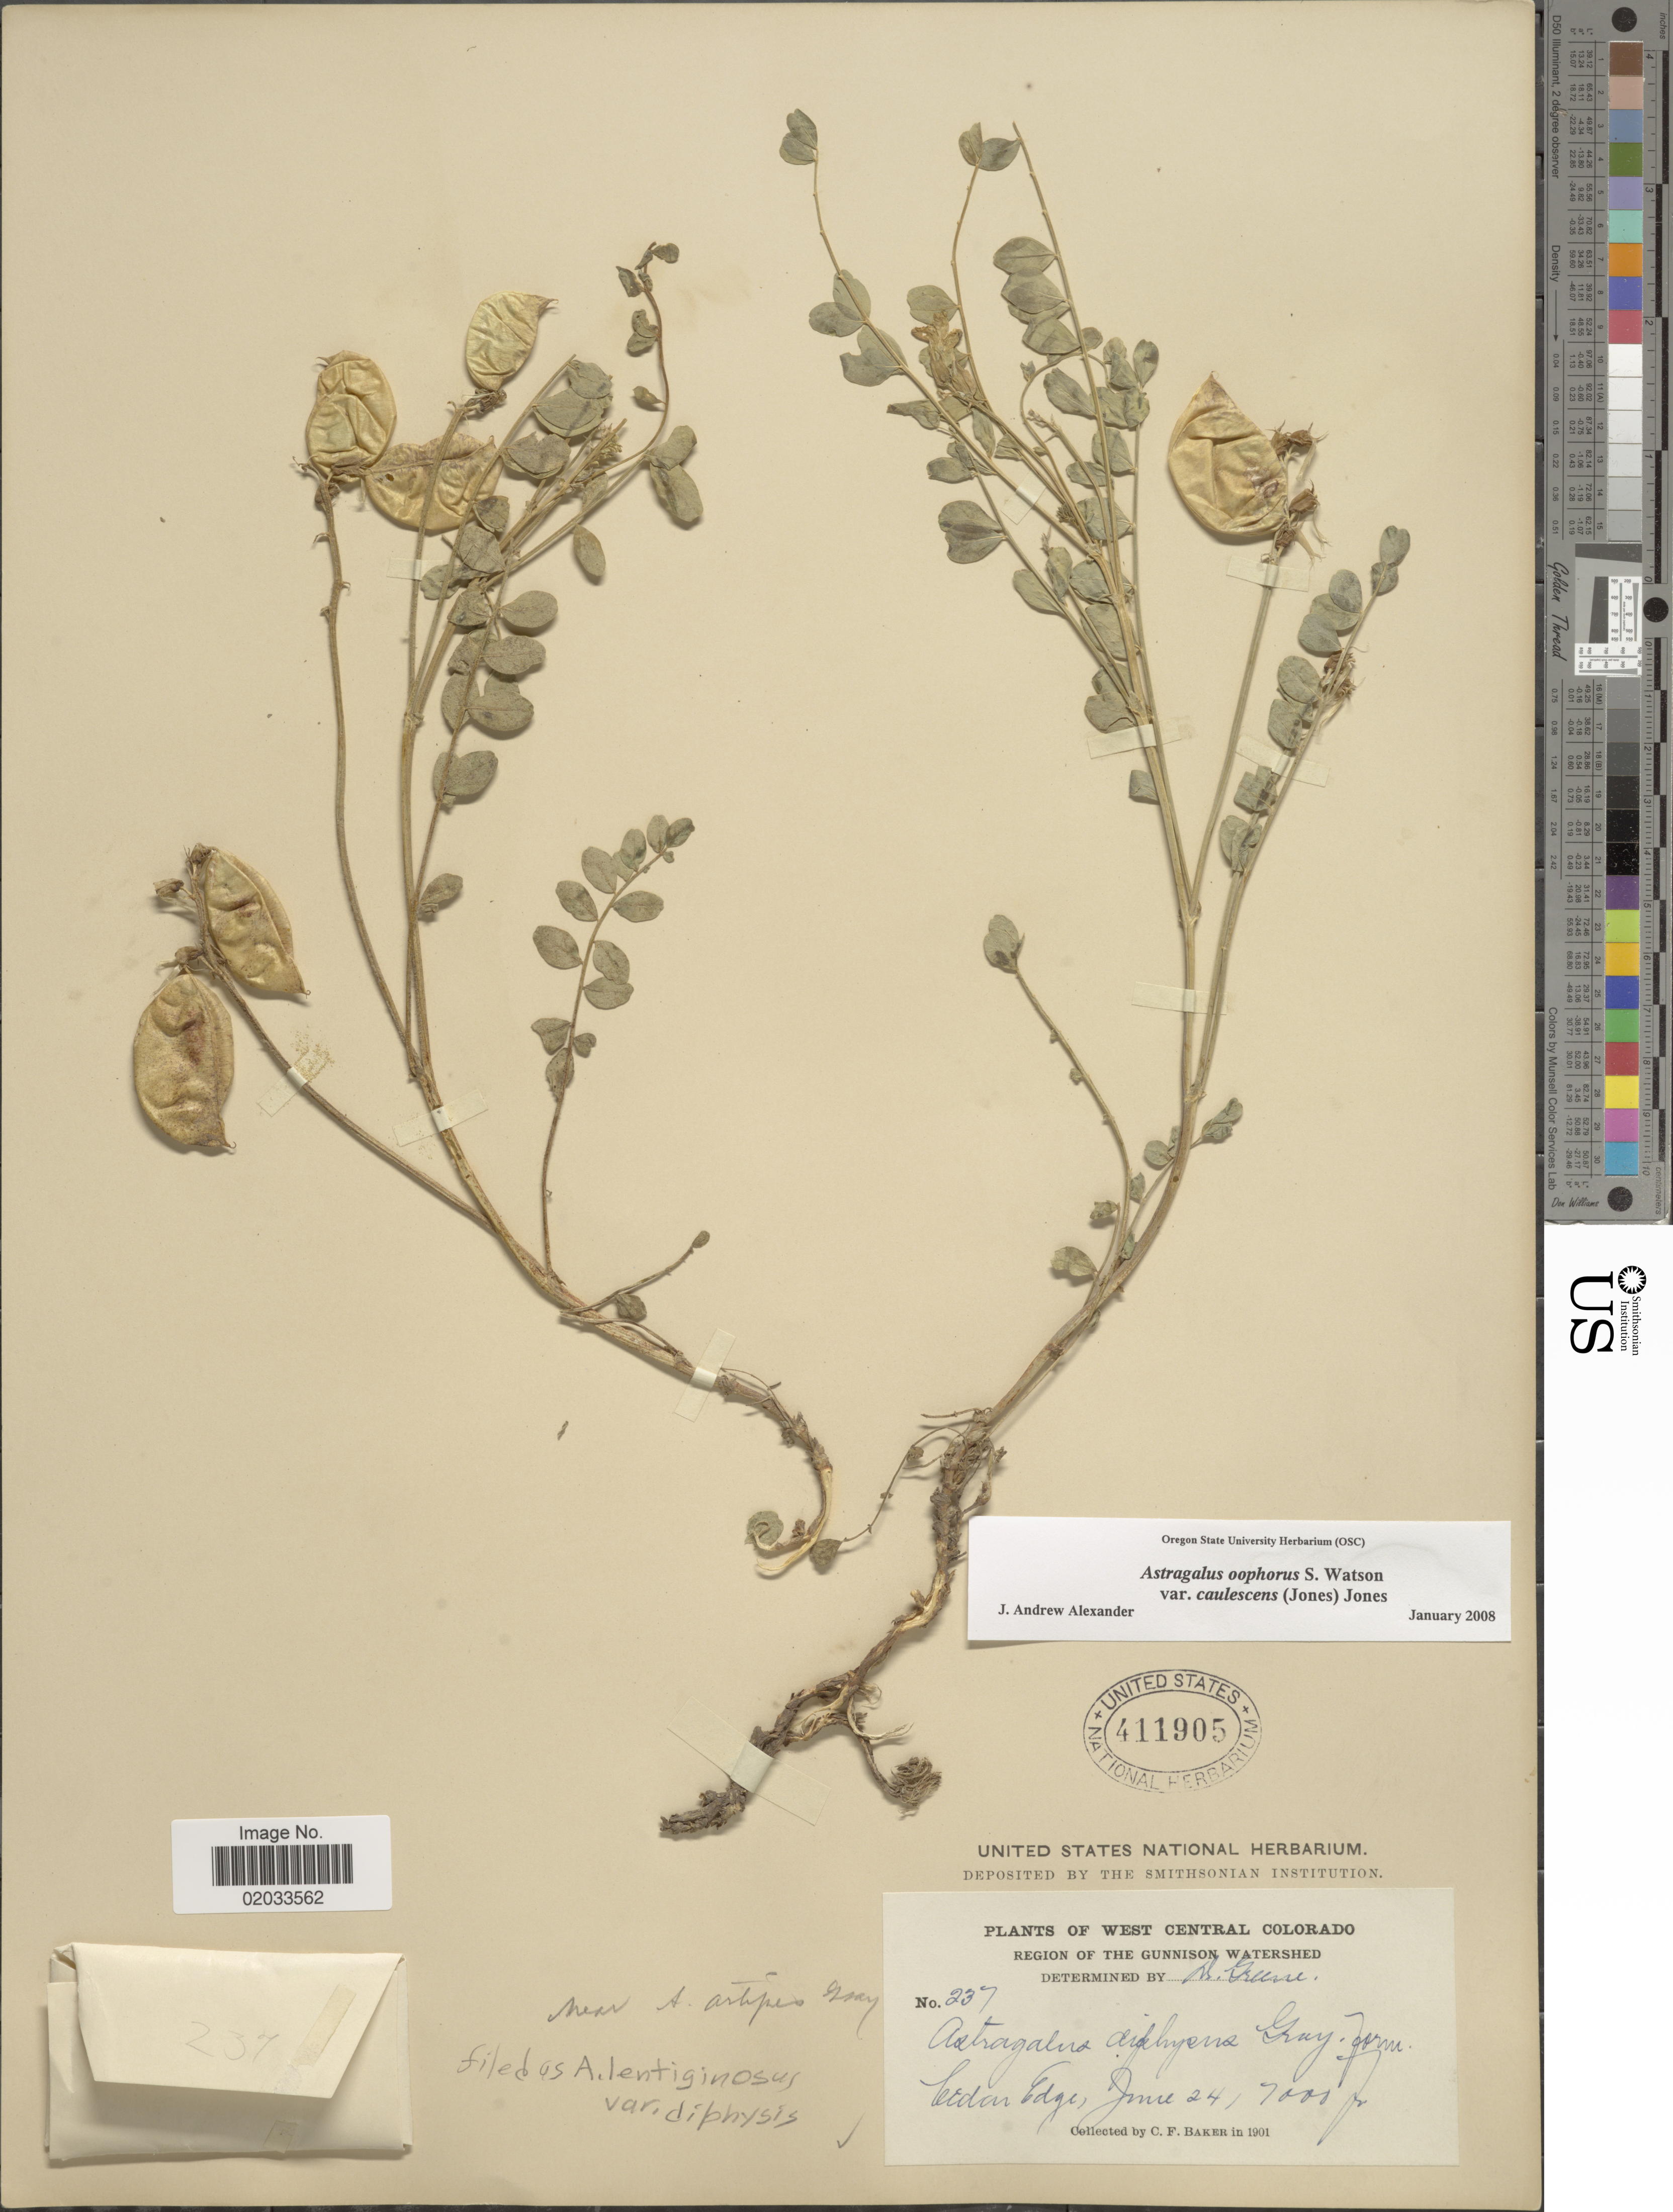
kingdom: Plantae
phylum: Tracheophyta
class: Magnoliopsida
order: Fabales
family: Fabaceae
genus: Astragalus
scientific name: Astragalus oophorus var. caulescens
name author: (M.E. Jones) M.E. Jones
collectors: C. F. Baker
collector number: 237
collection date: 1901-06-24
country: United States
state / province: Colorado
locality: West Central Colorado, Region of the Gunnison Watershed, Cedar Edge.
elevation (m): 2134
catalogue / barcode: US 411905